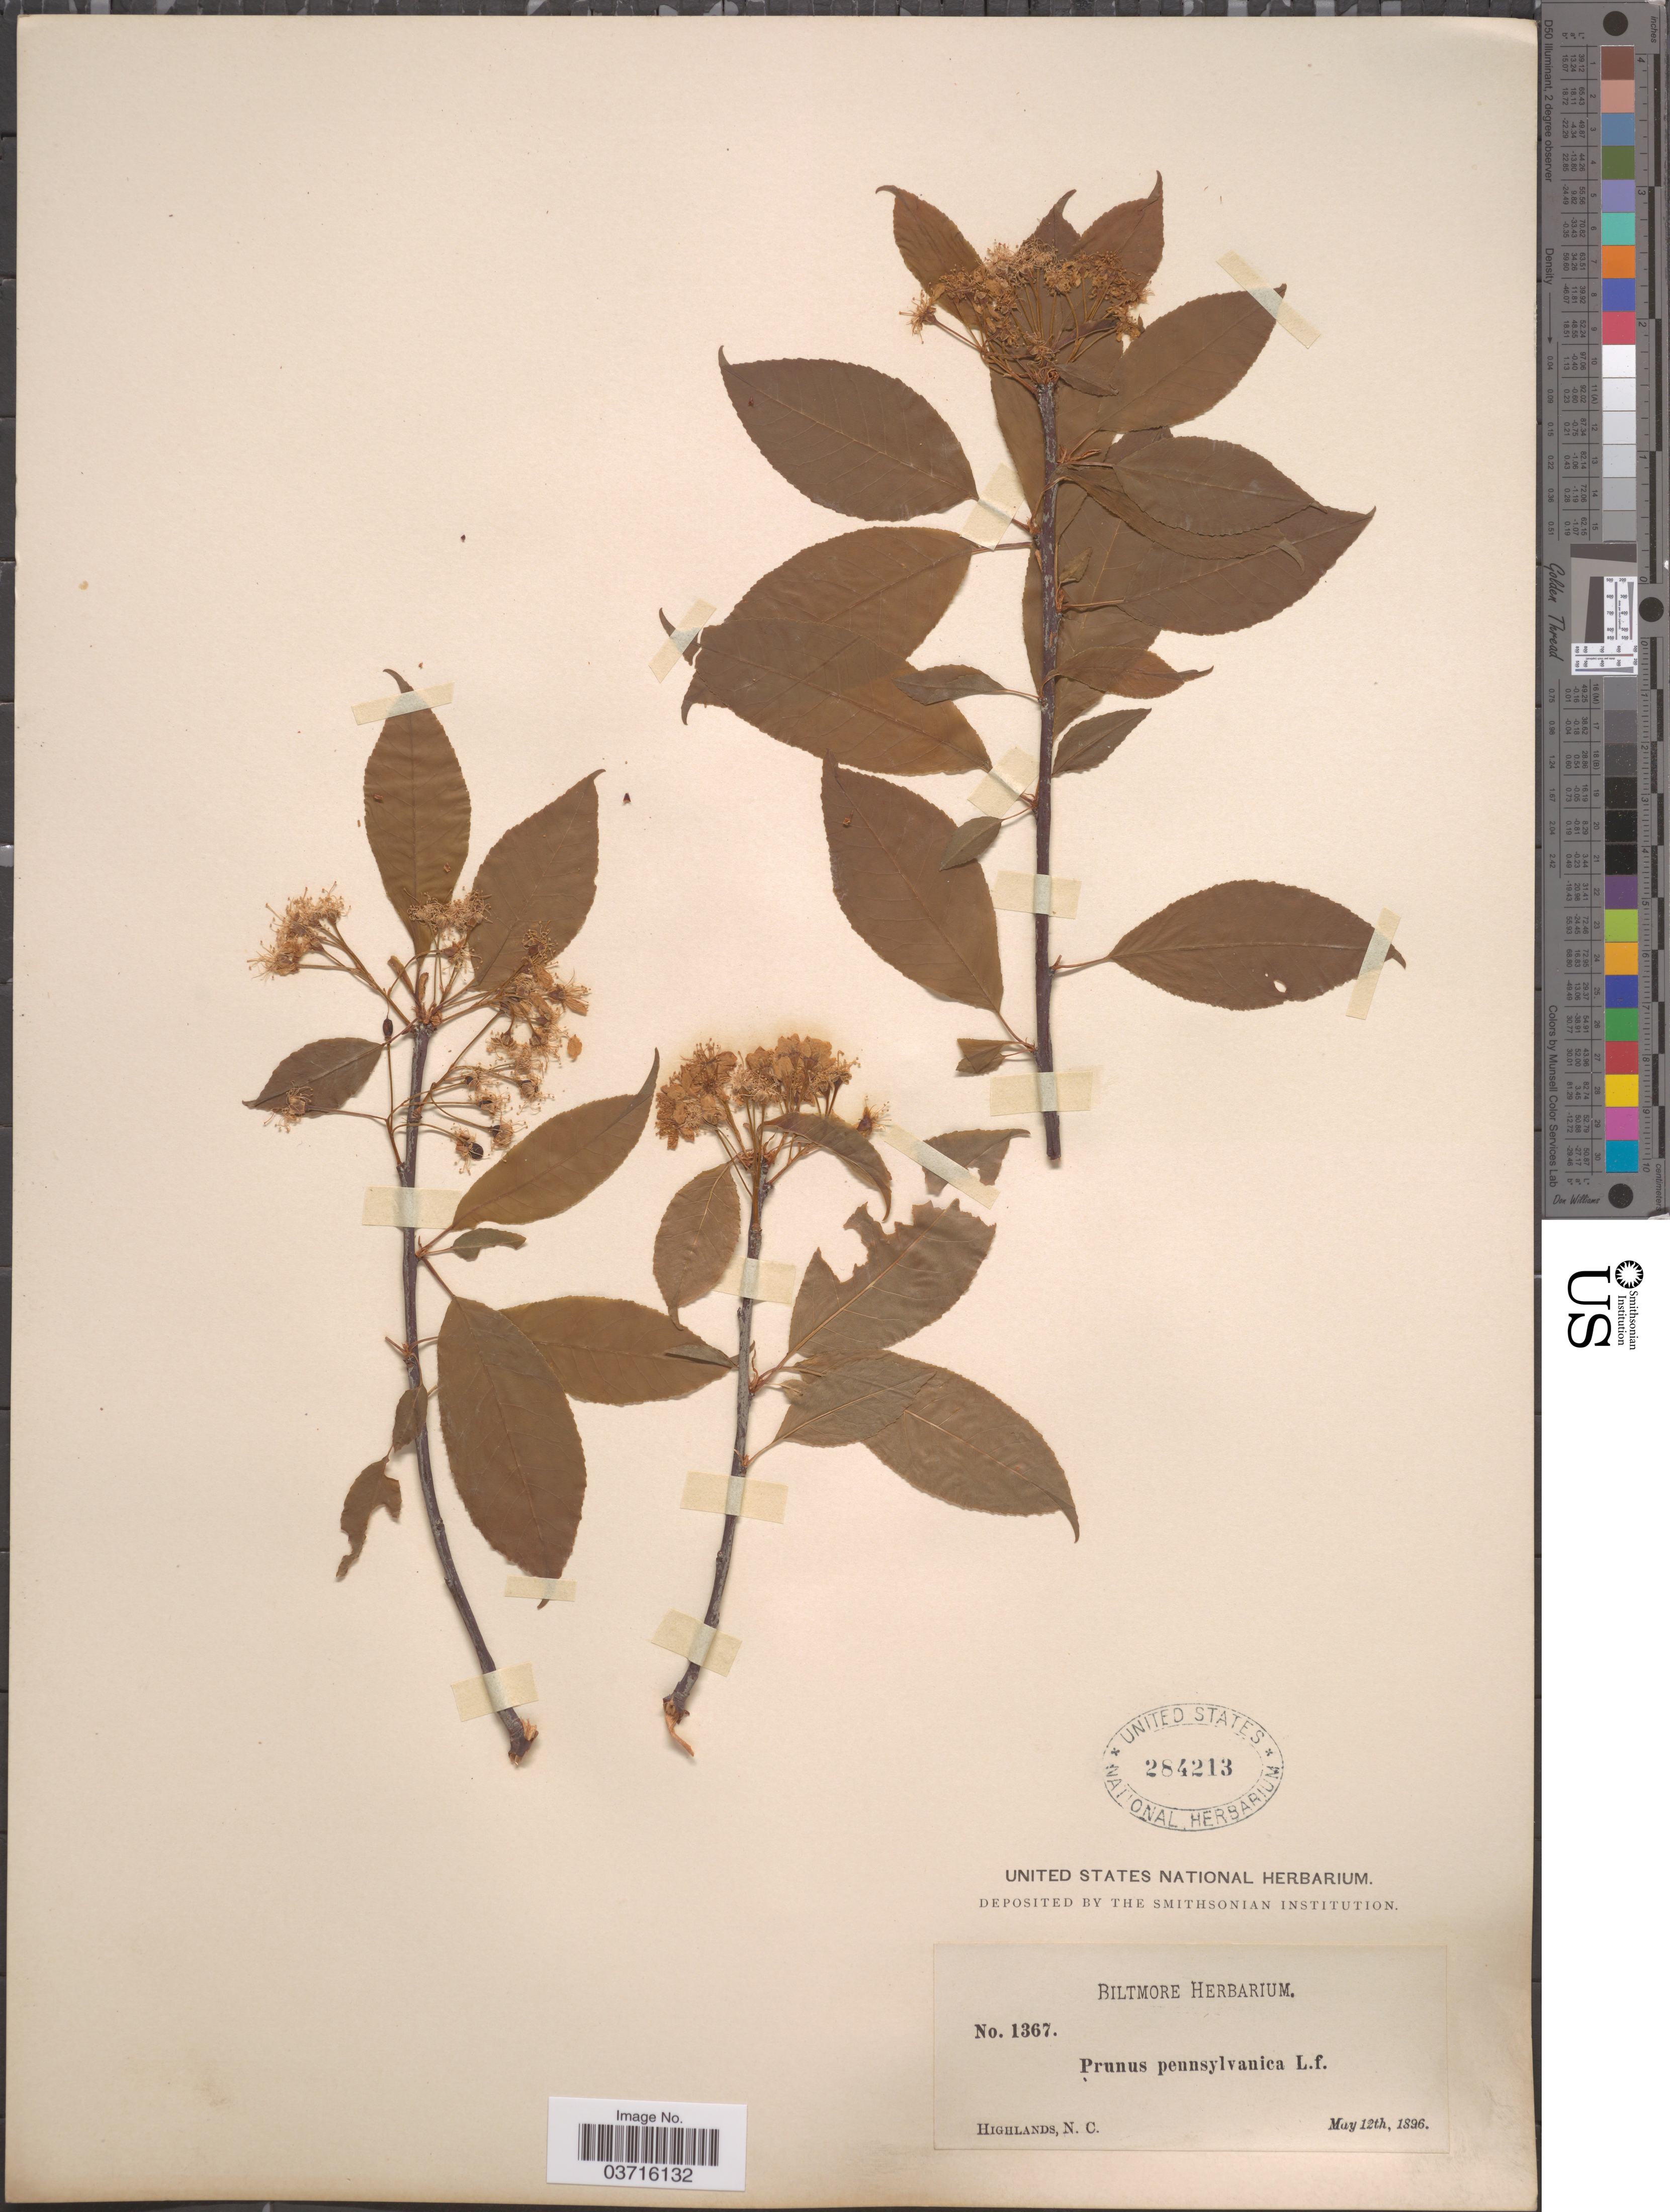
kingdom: Plantae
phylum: Tracheophyta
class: Magnoliopsida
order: Rosales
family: Rosaceae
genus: Prunus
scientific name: Prunus pensylvanica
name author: L. f.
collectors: ex herb. Biltmore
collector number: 1367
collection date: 1896-05-12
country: United States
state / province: North Carolina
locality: Highlands.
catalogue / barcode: US 284213